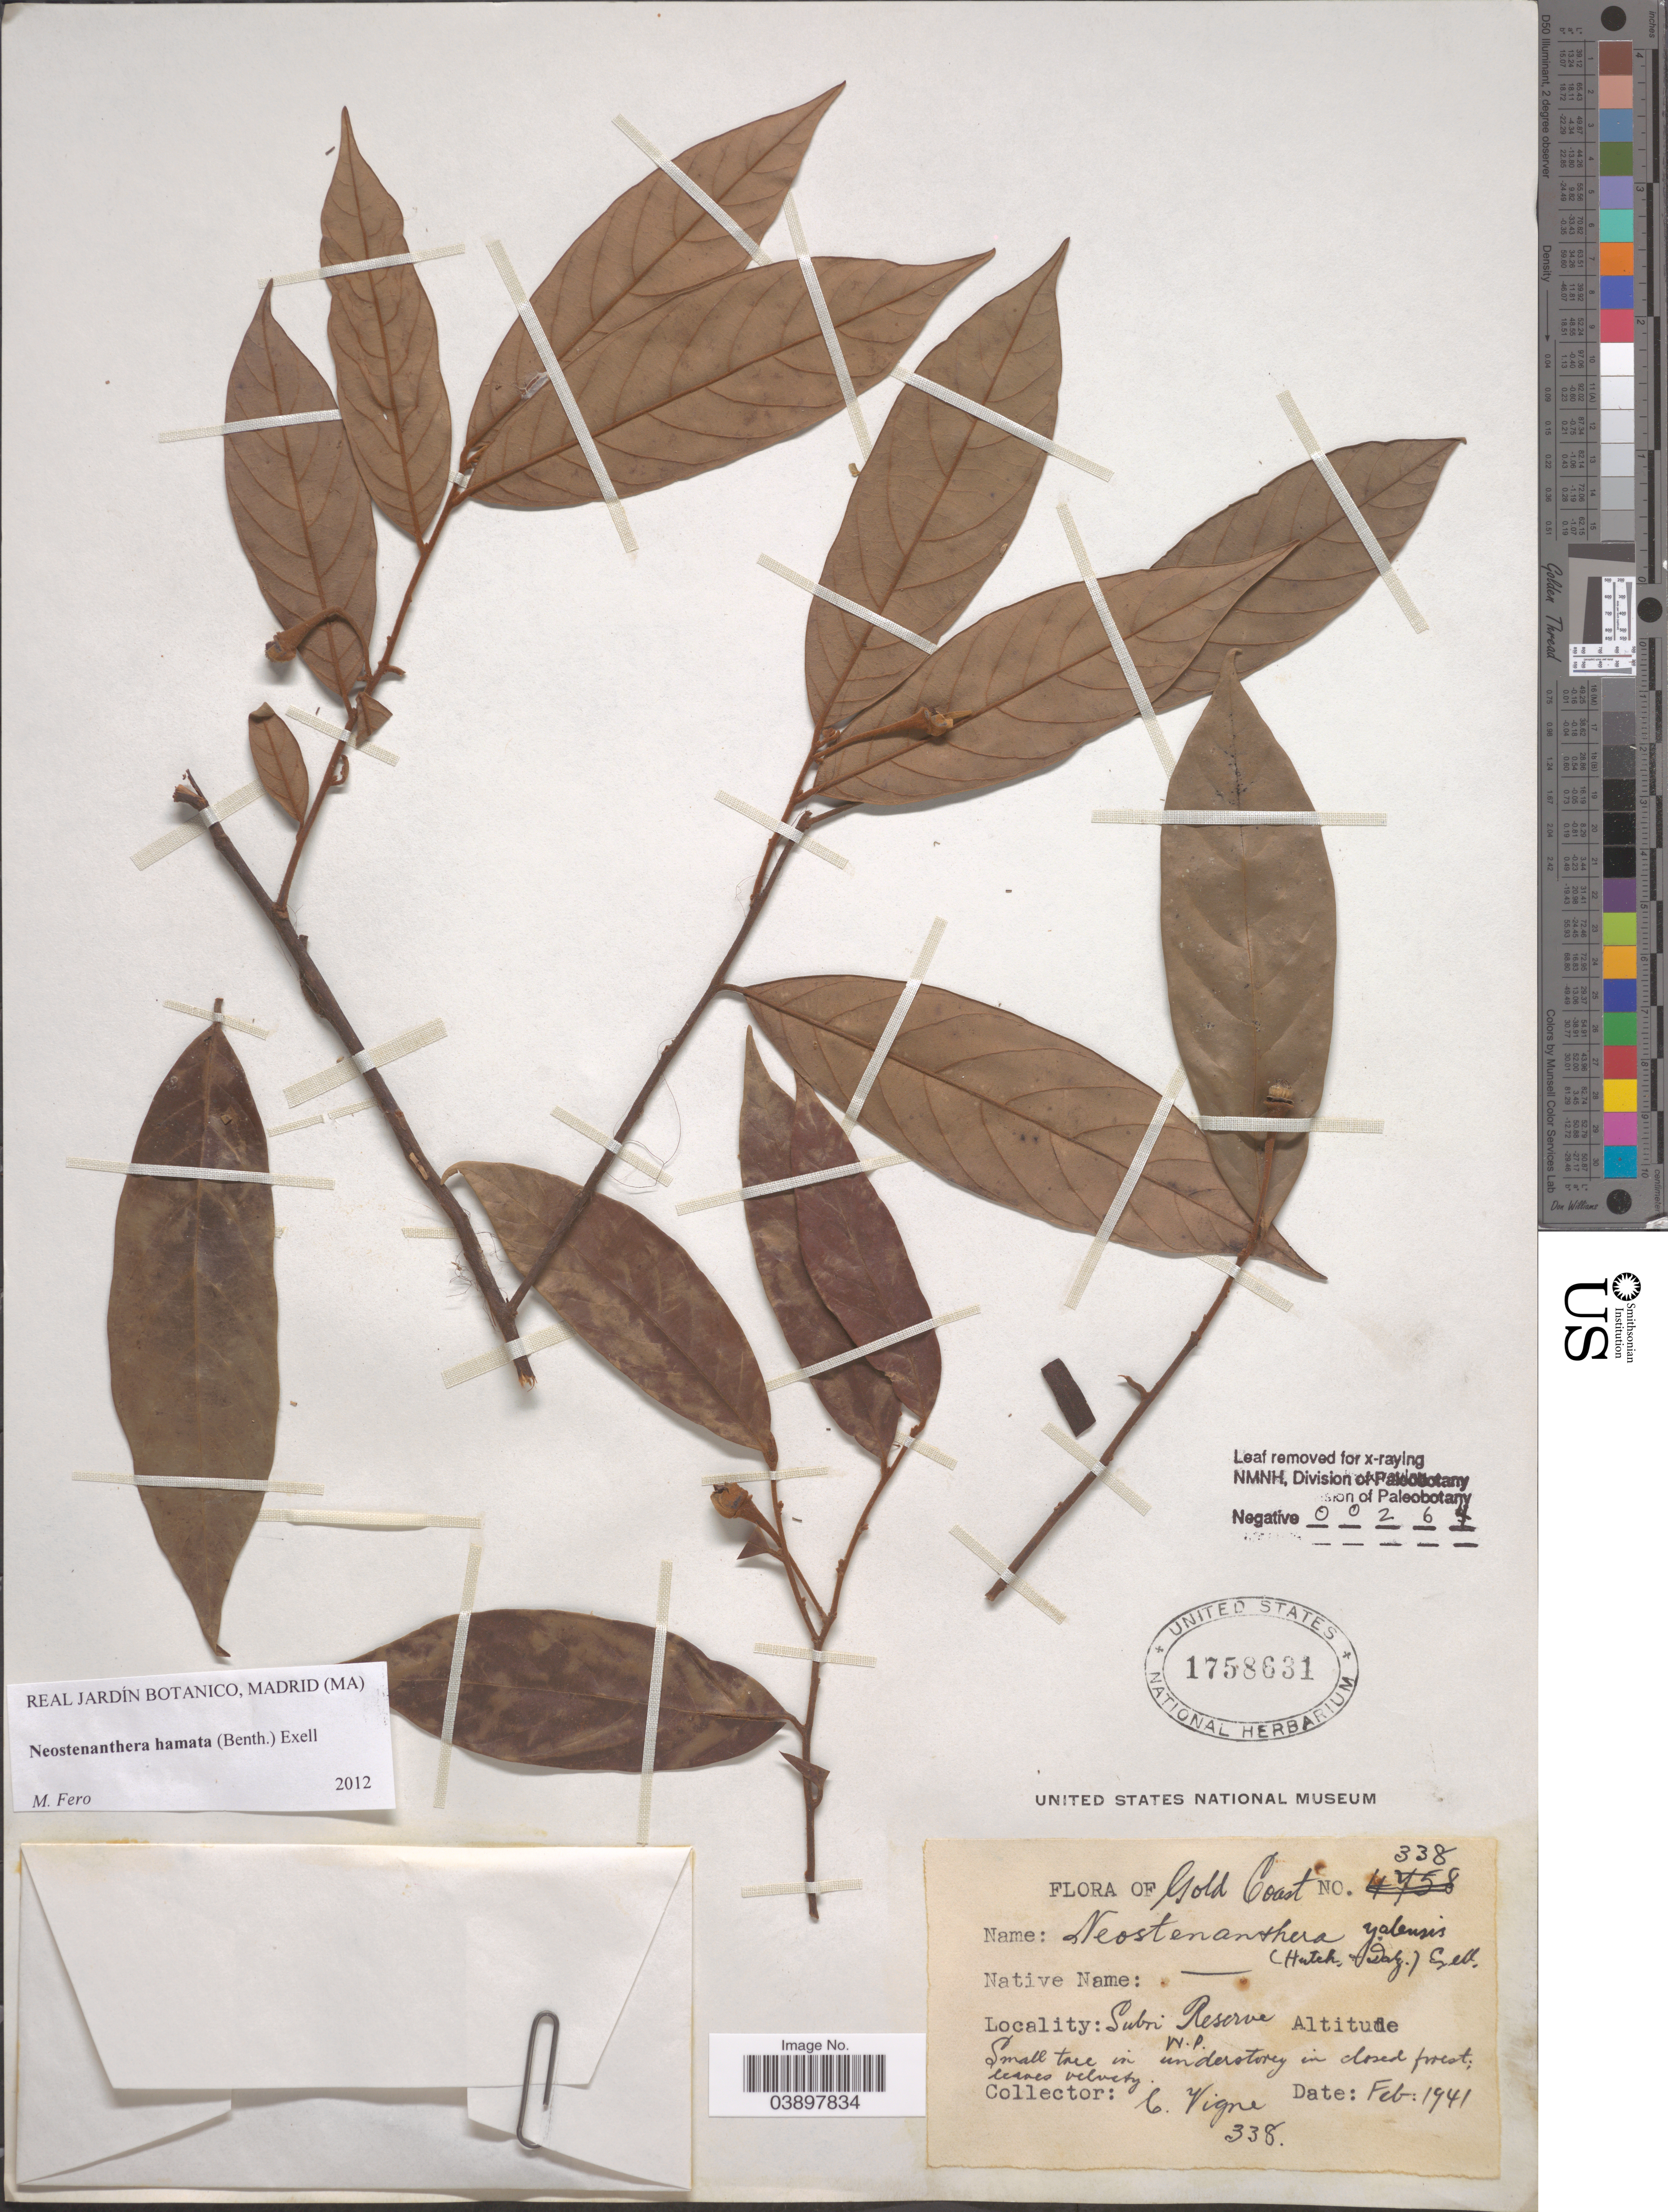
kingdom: Plantae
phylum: Tracheophyta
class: Magnoliopsida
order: Magnoliales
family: Annonaceae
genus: Neostenanthera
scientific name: Neostenanthera hamata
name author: (Benth.) Exell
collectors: C. Vigne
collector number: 338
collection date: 1941-02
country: Ghana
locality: Gold Coast. Subri reserve. W. P.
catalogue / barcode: US 1758631